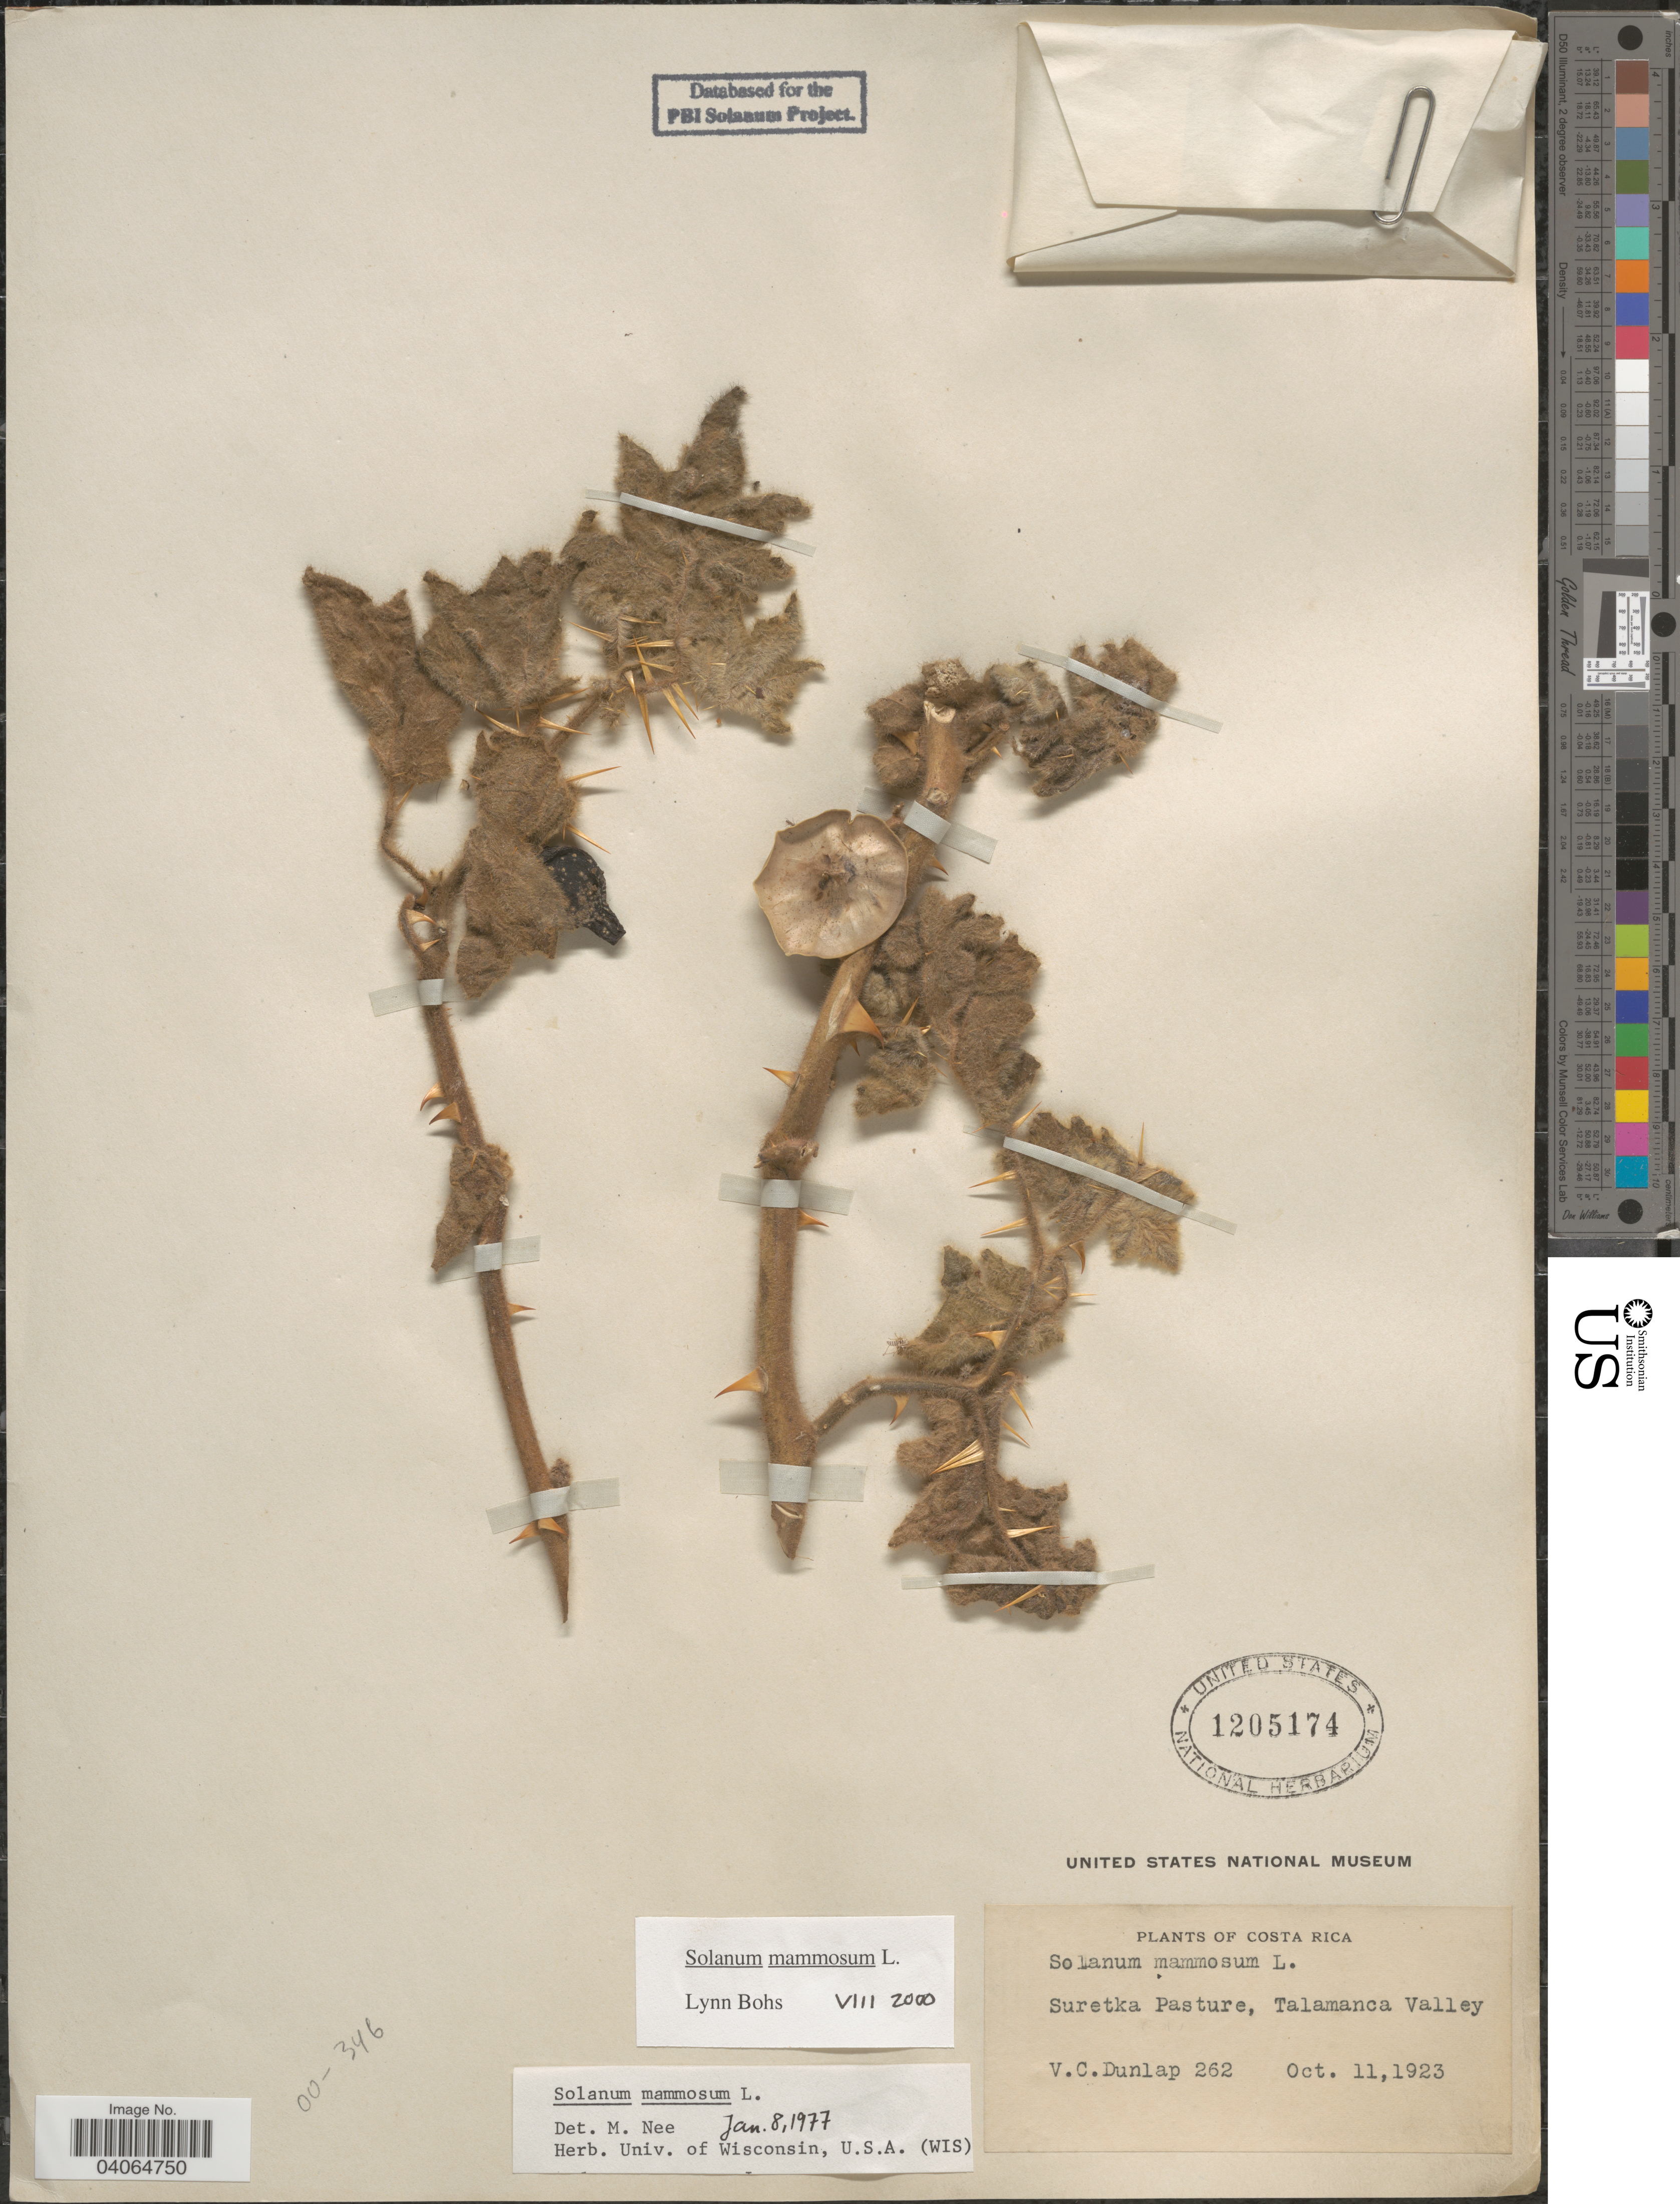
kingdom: Plantae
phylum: Tracheophyta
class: Magnoliopsida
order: Solanales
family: Solanaceae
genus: Solanum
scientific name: Solanum mammosum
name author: L.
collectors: V. C. Dunlap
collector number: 262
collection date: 1923-10-11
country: Costa Rica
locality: Suretka Pasture, Talamanca Valley.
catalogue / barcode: US 1205174